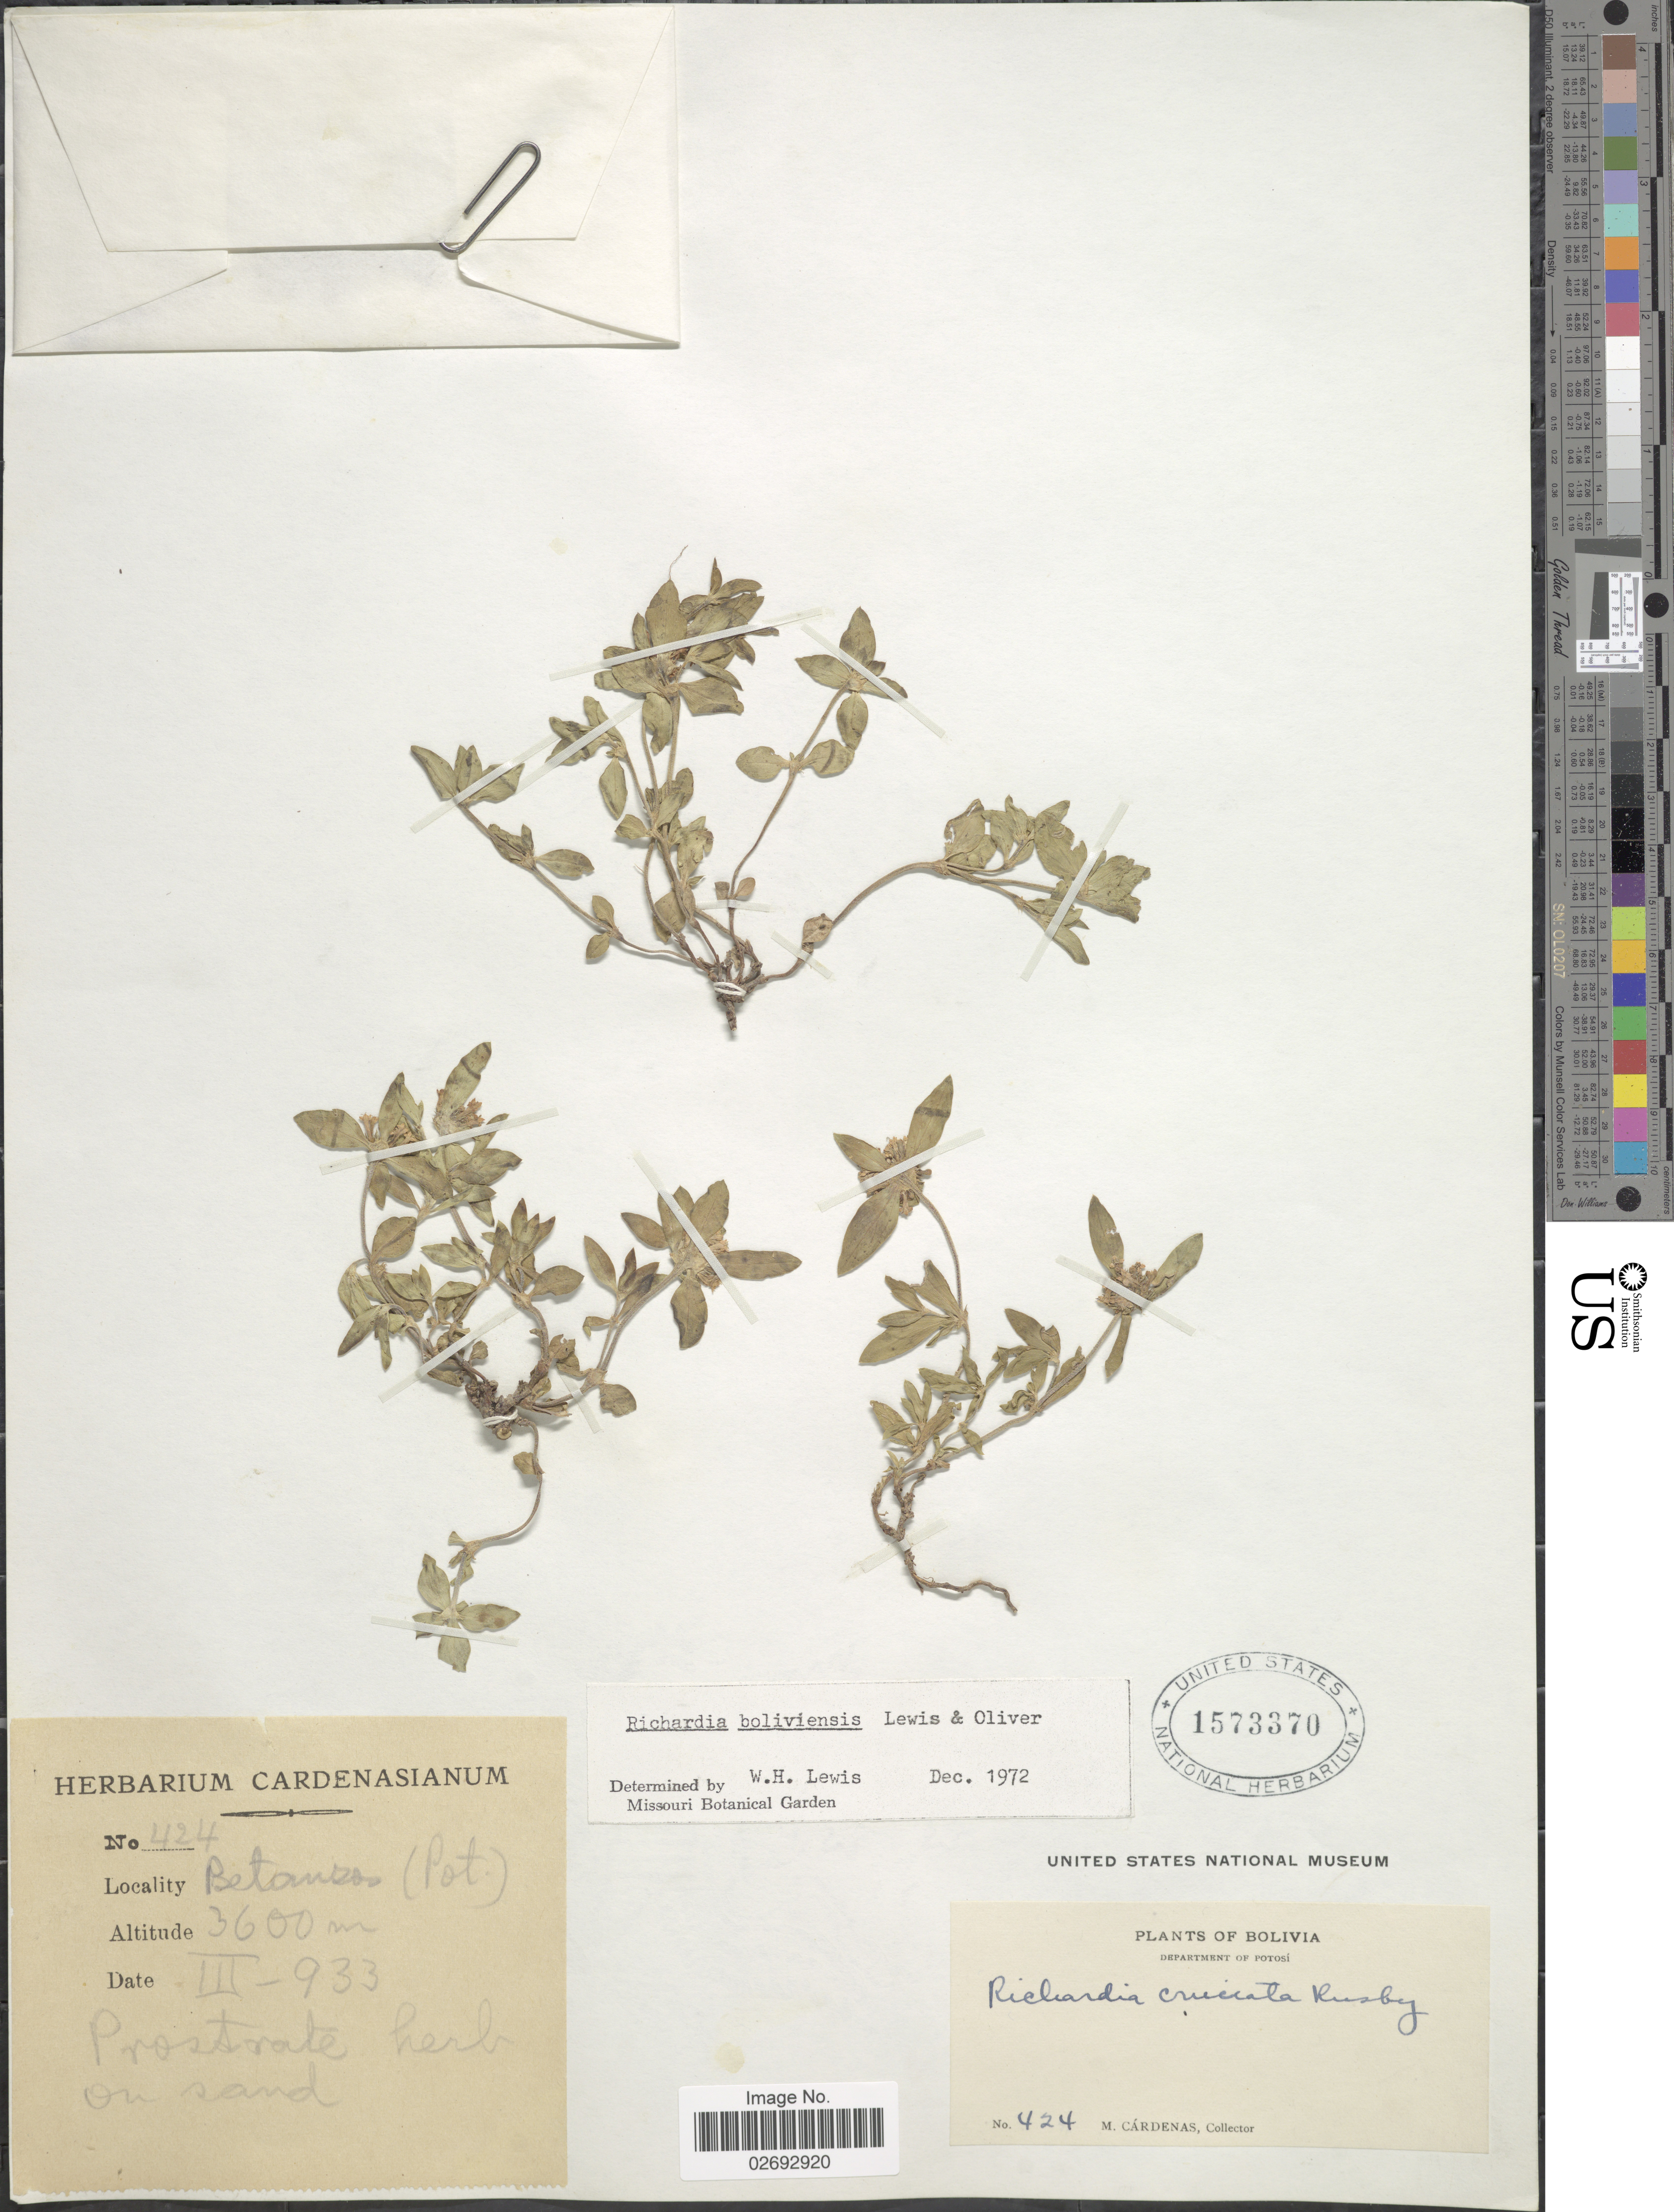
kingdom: Plantae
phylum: Tracheophyta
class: Magnoliopsida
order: Gentianales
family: Rubiaceae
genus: Richardia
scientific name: Richardia boliviensis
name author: W.H. Lewis & R.L. Oliv.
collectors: M. Cárdenas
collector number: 424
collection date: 1933-05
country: Bolivia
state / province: Potosi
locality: Betanzos. On sand.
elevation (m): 3600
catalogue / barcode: US 1573370